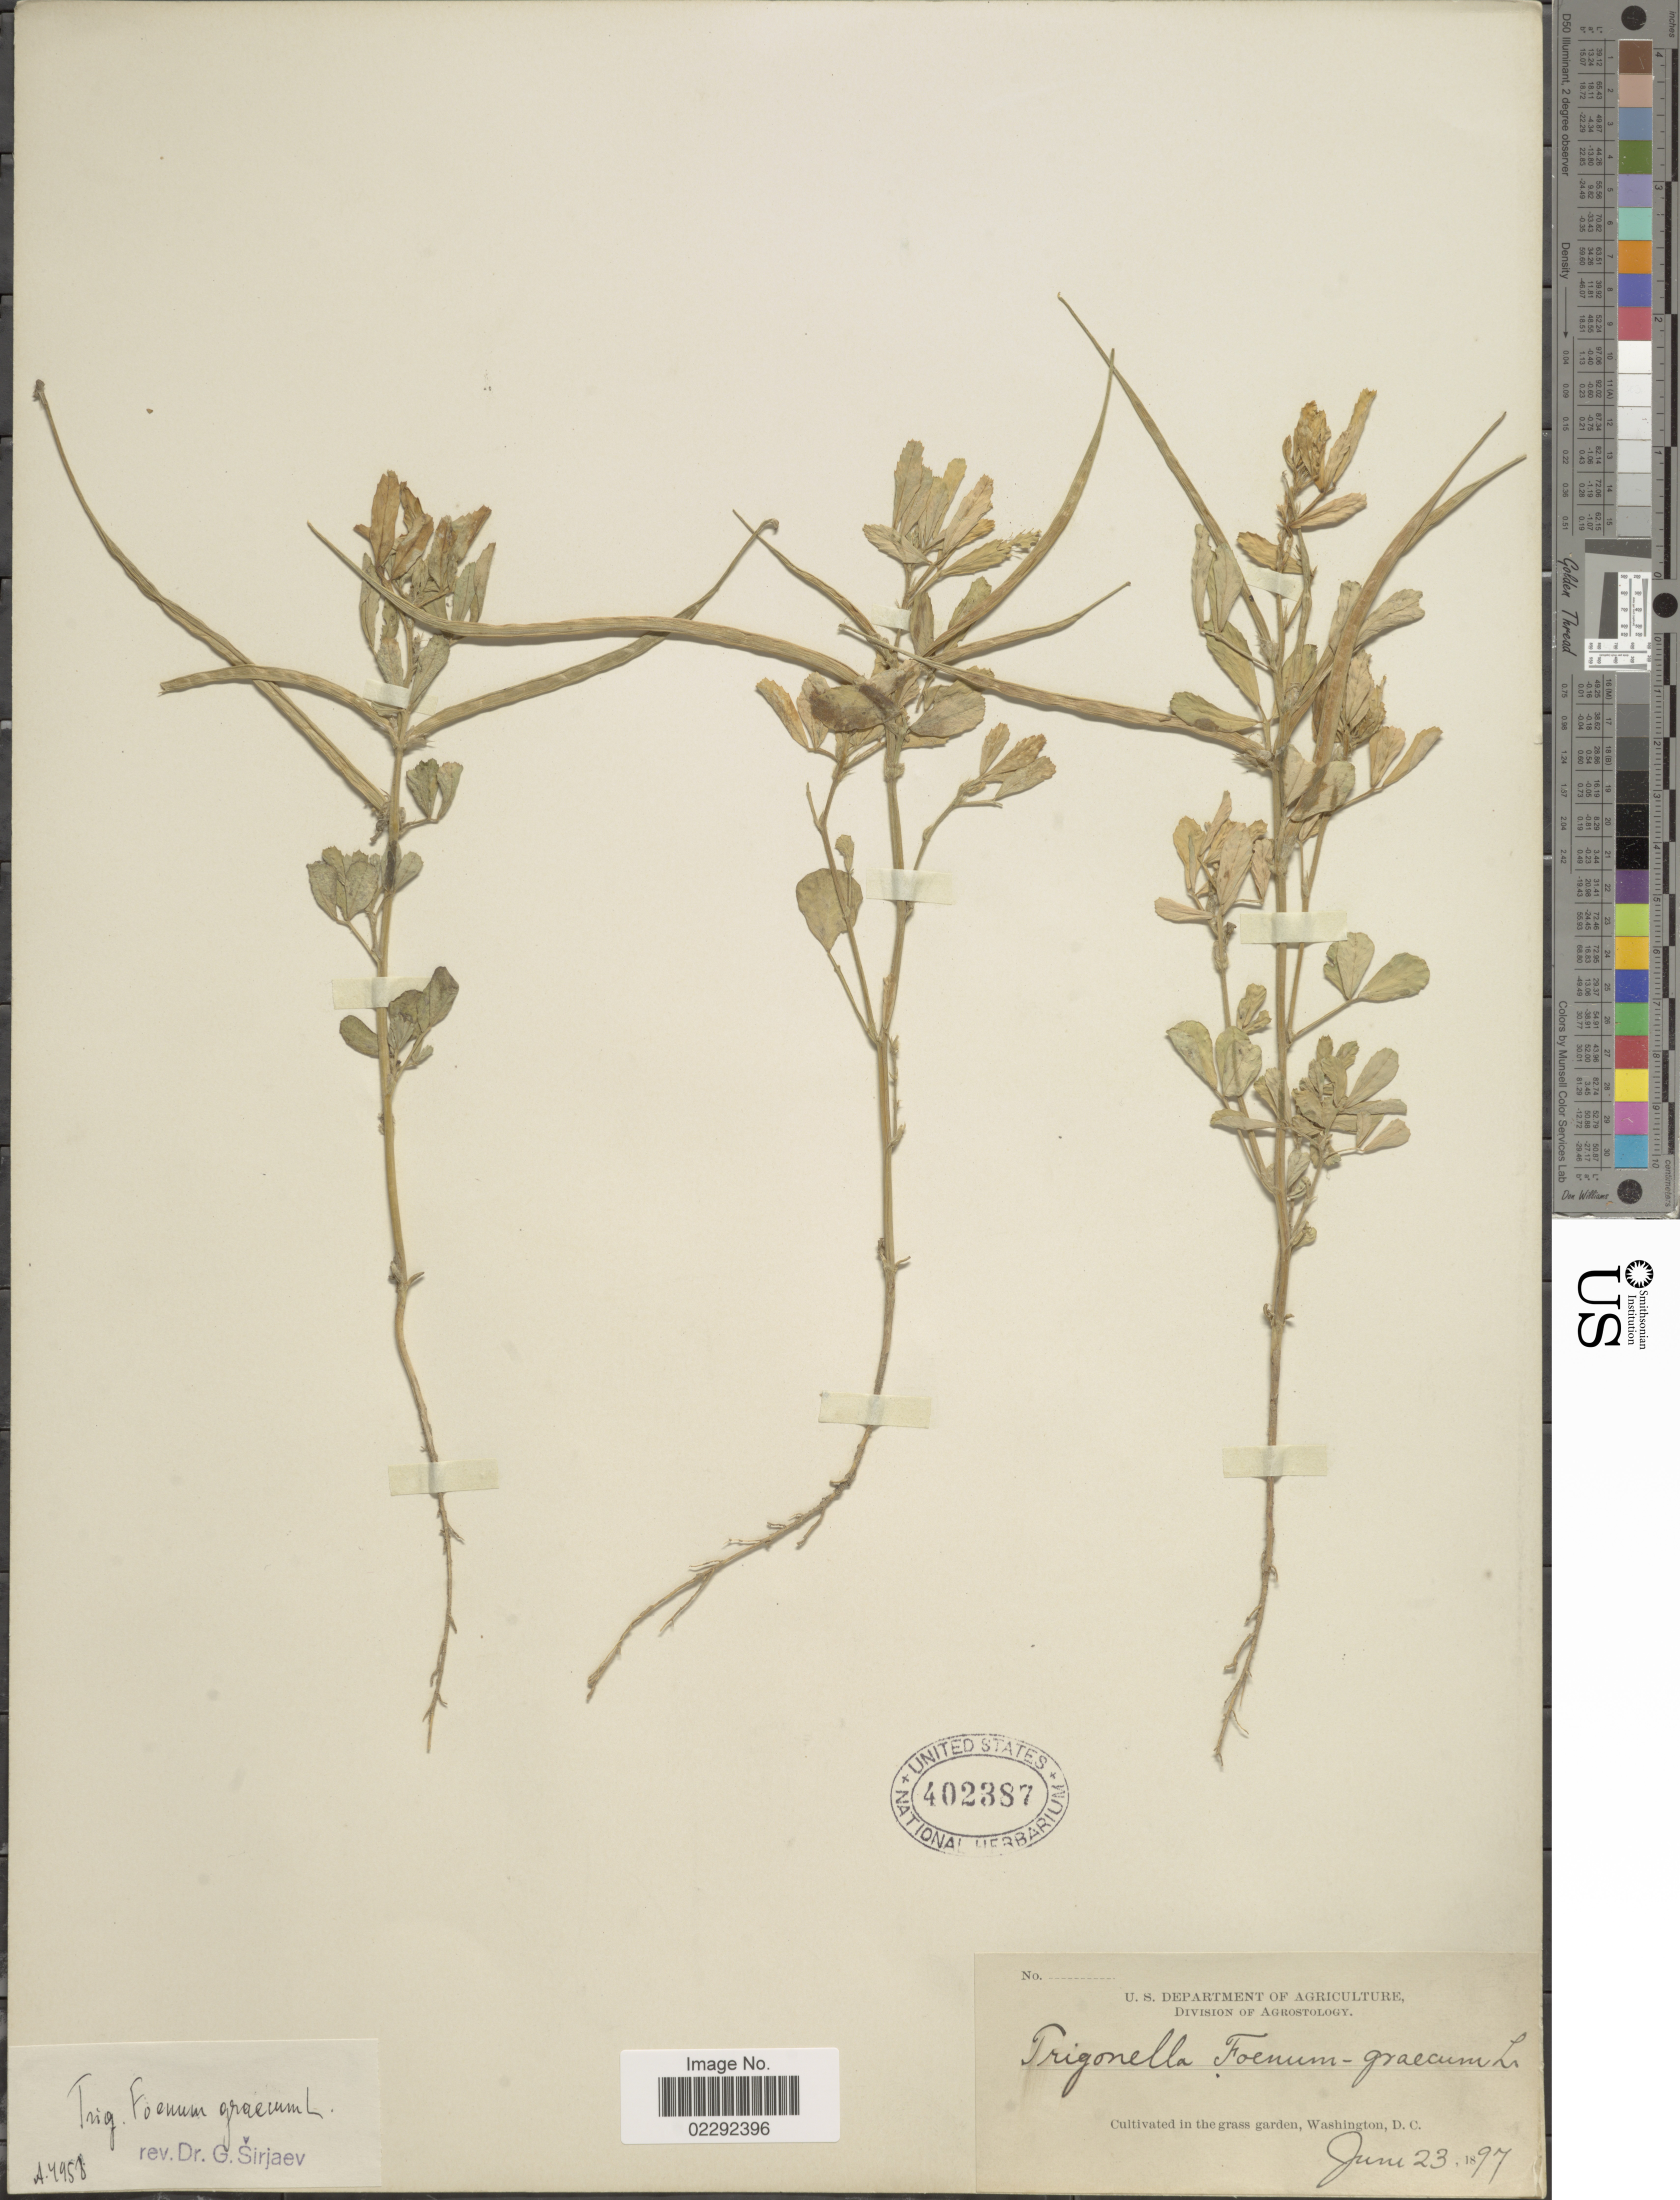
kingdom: Plantae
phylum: Tracheophyta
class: Magnoliopsida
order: Fabales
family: Fabaceae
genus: Trigonella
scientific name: Trigonella foenum-graecum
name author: L.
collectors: U.S. Department of Agriculture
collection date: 1897-06-23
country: United States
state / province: District of Columbia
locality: Grass garden, Washington, D. C.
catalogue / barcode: US 402387